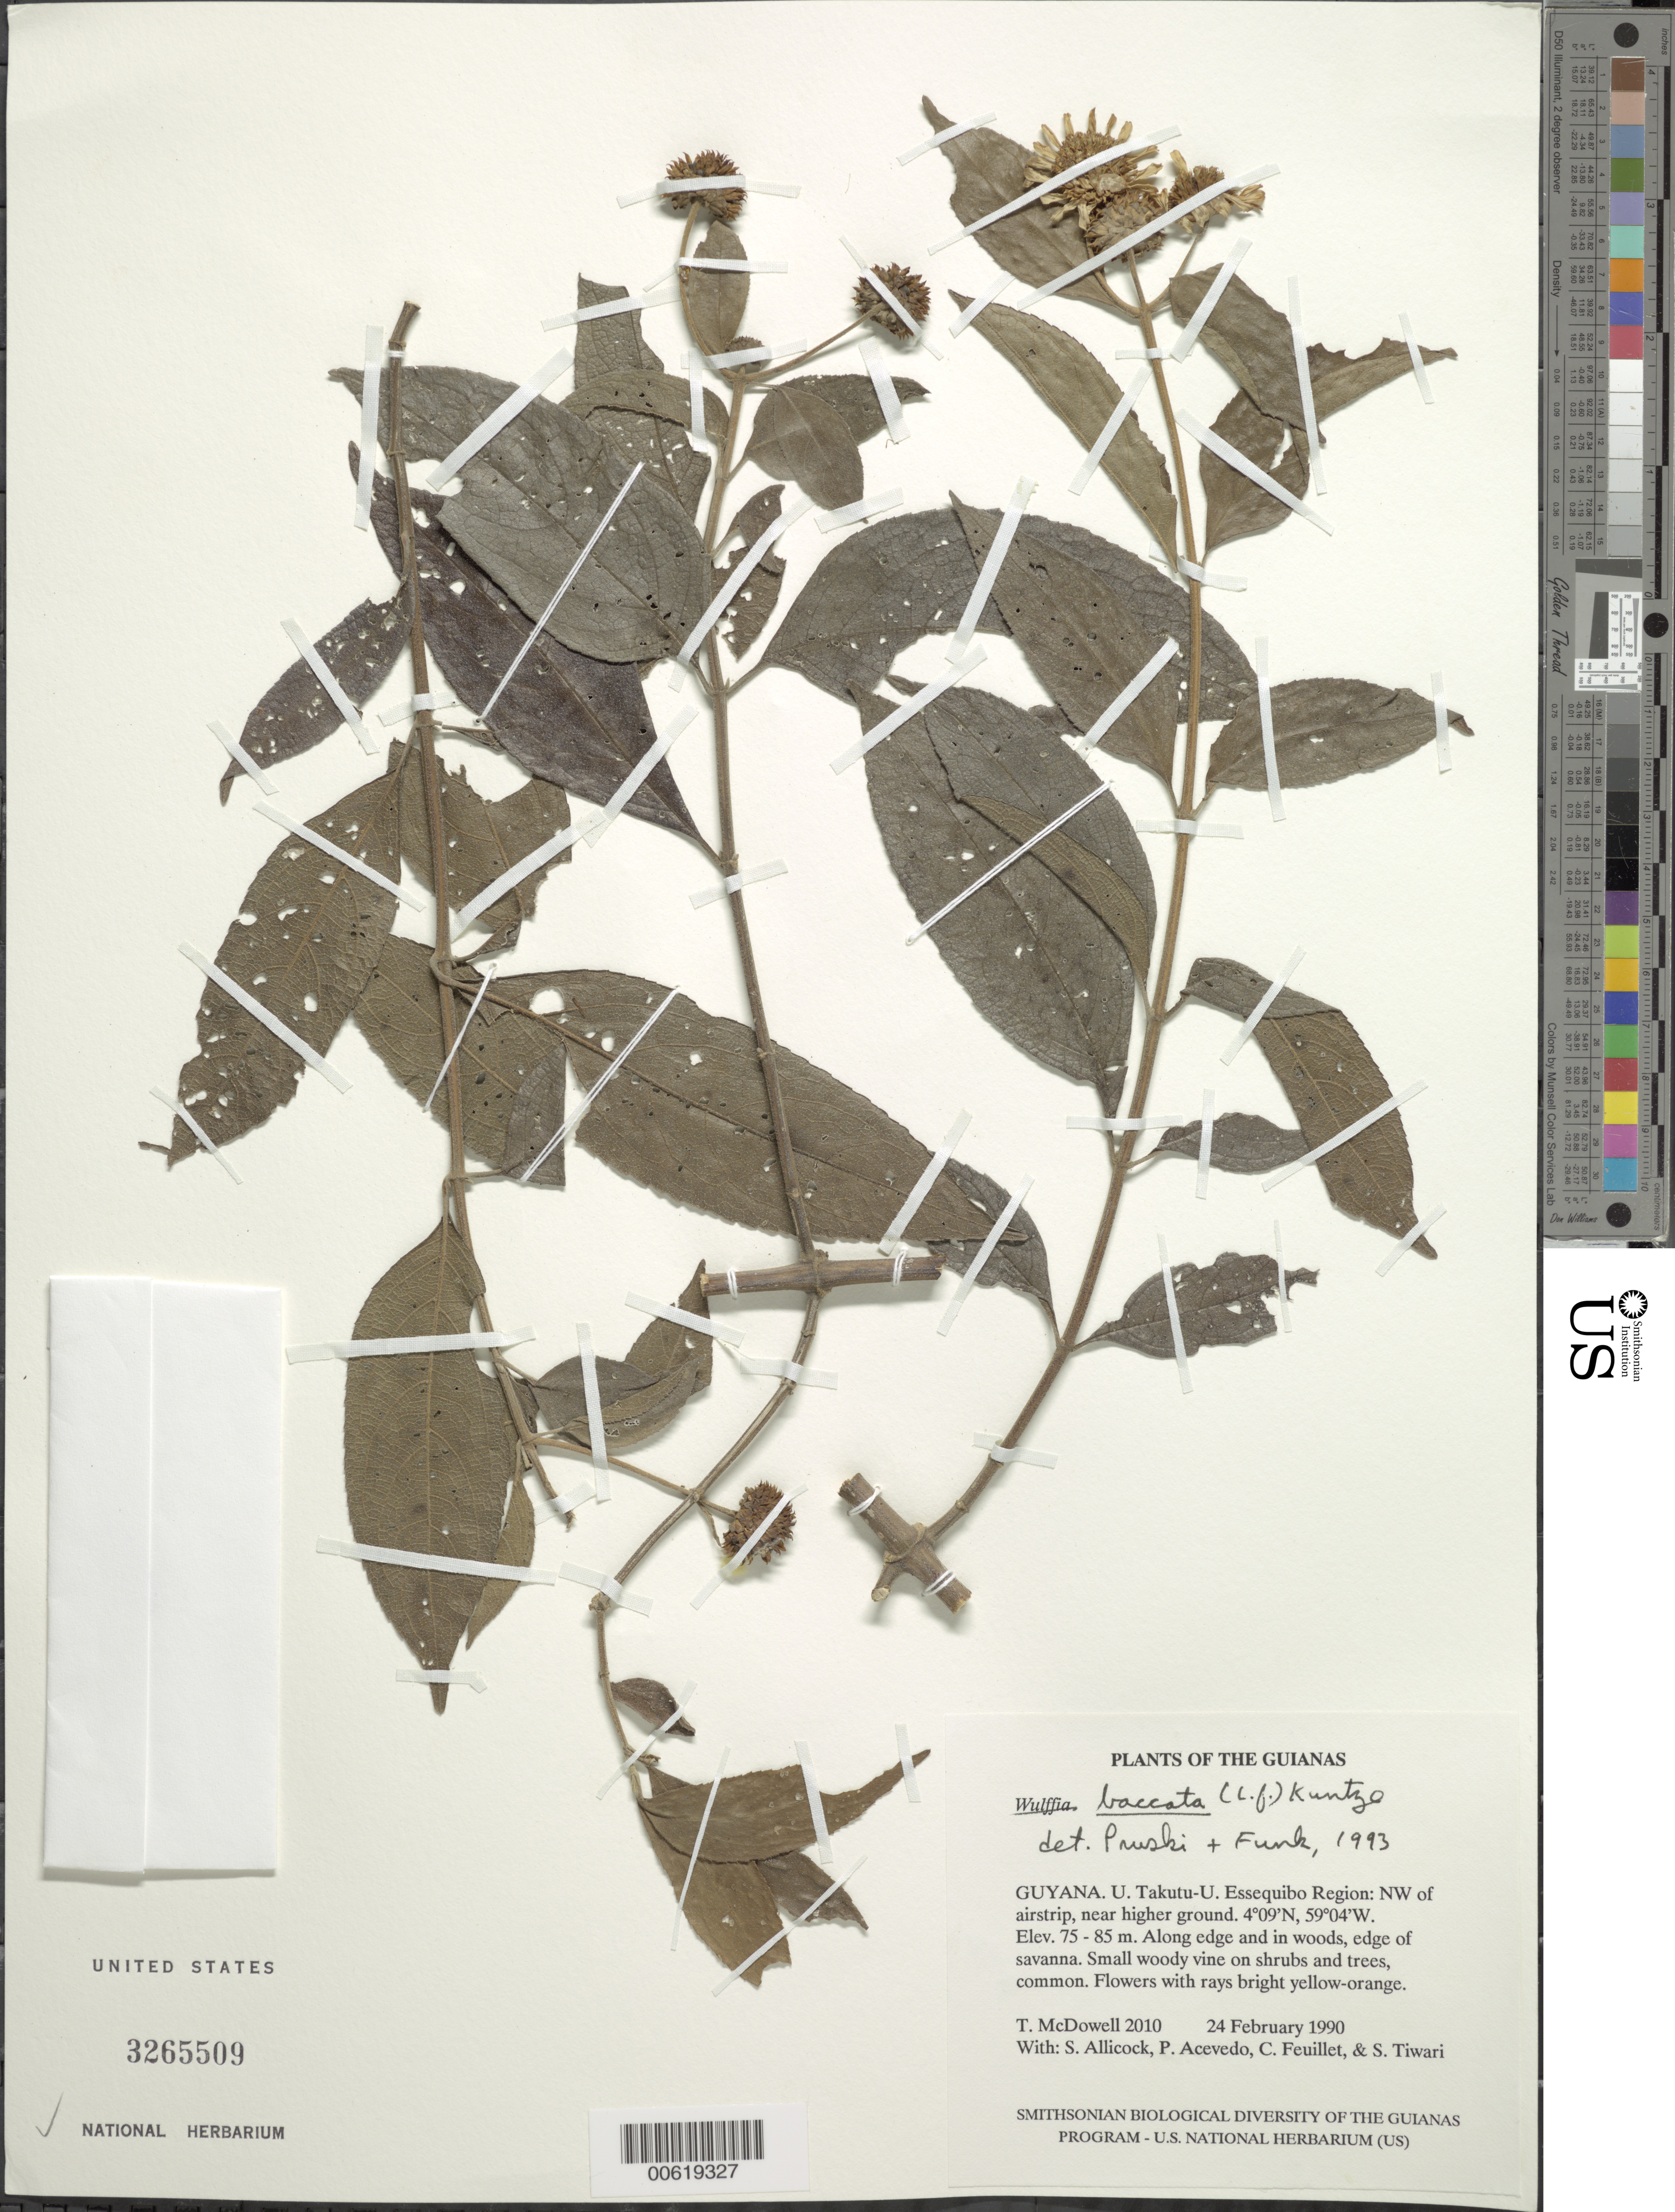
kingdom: Plantae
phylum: Tracheophyta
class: Magnoliopsida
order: Asterales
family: Asteraceae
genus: Wulffia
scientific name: Wulffia baccata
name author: (L. f.) Kuntze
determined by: Pruski, J. F.; Funk, V. A.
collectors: T. McDowell, S. Allicock, P. Acevedo-Rodr., C. Feuillet & S. Tiwari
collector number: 2010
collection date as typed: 24 February 1990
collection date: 1990-02-24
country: Guyana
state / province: U. Takutu-U. Essequibo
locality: Surama Village, NW of airstrip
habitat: Along edge and in woods on higher ground, edge of savanna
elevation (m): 75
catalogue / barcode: US 3265509